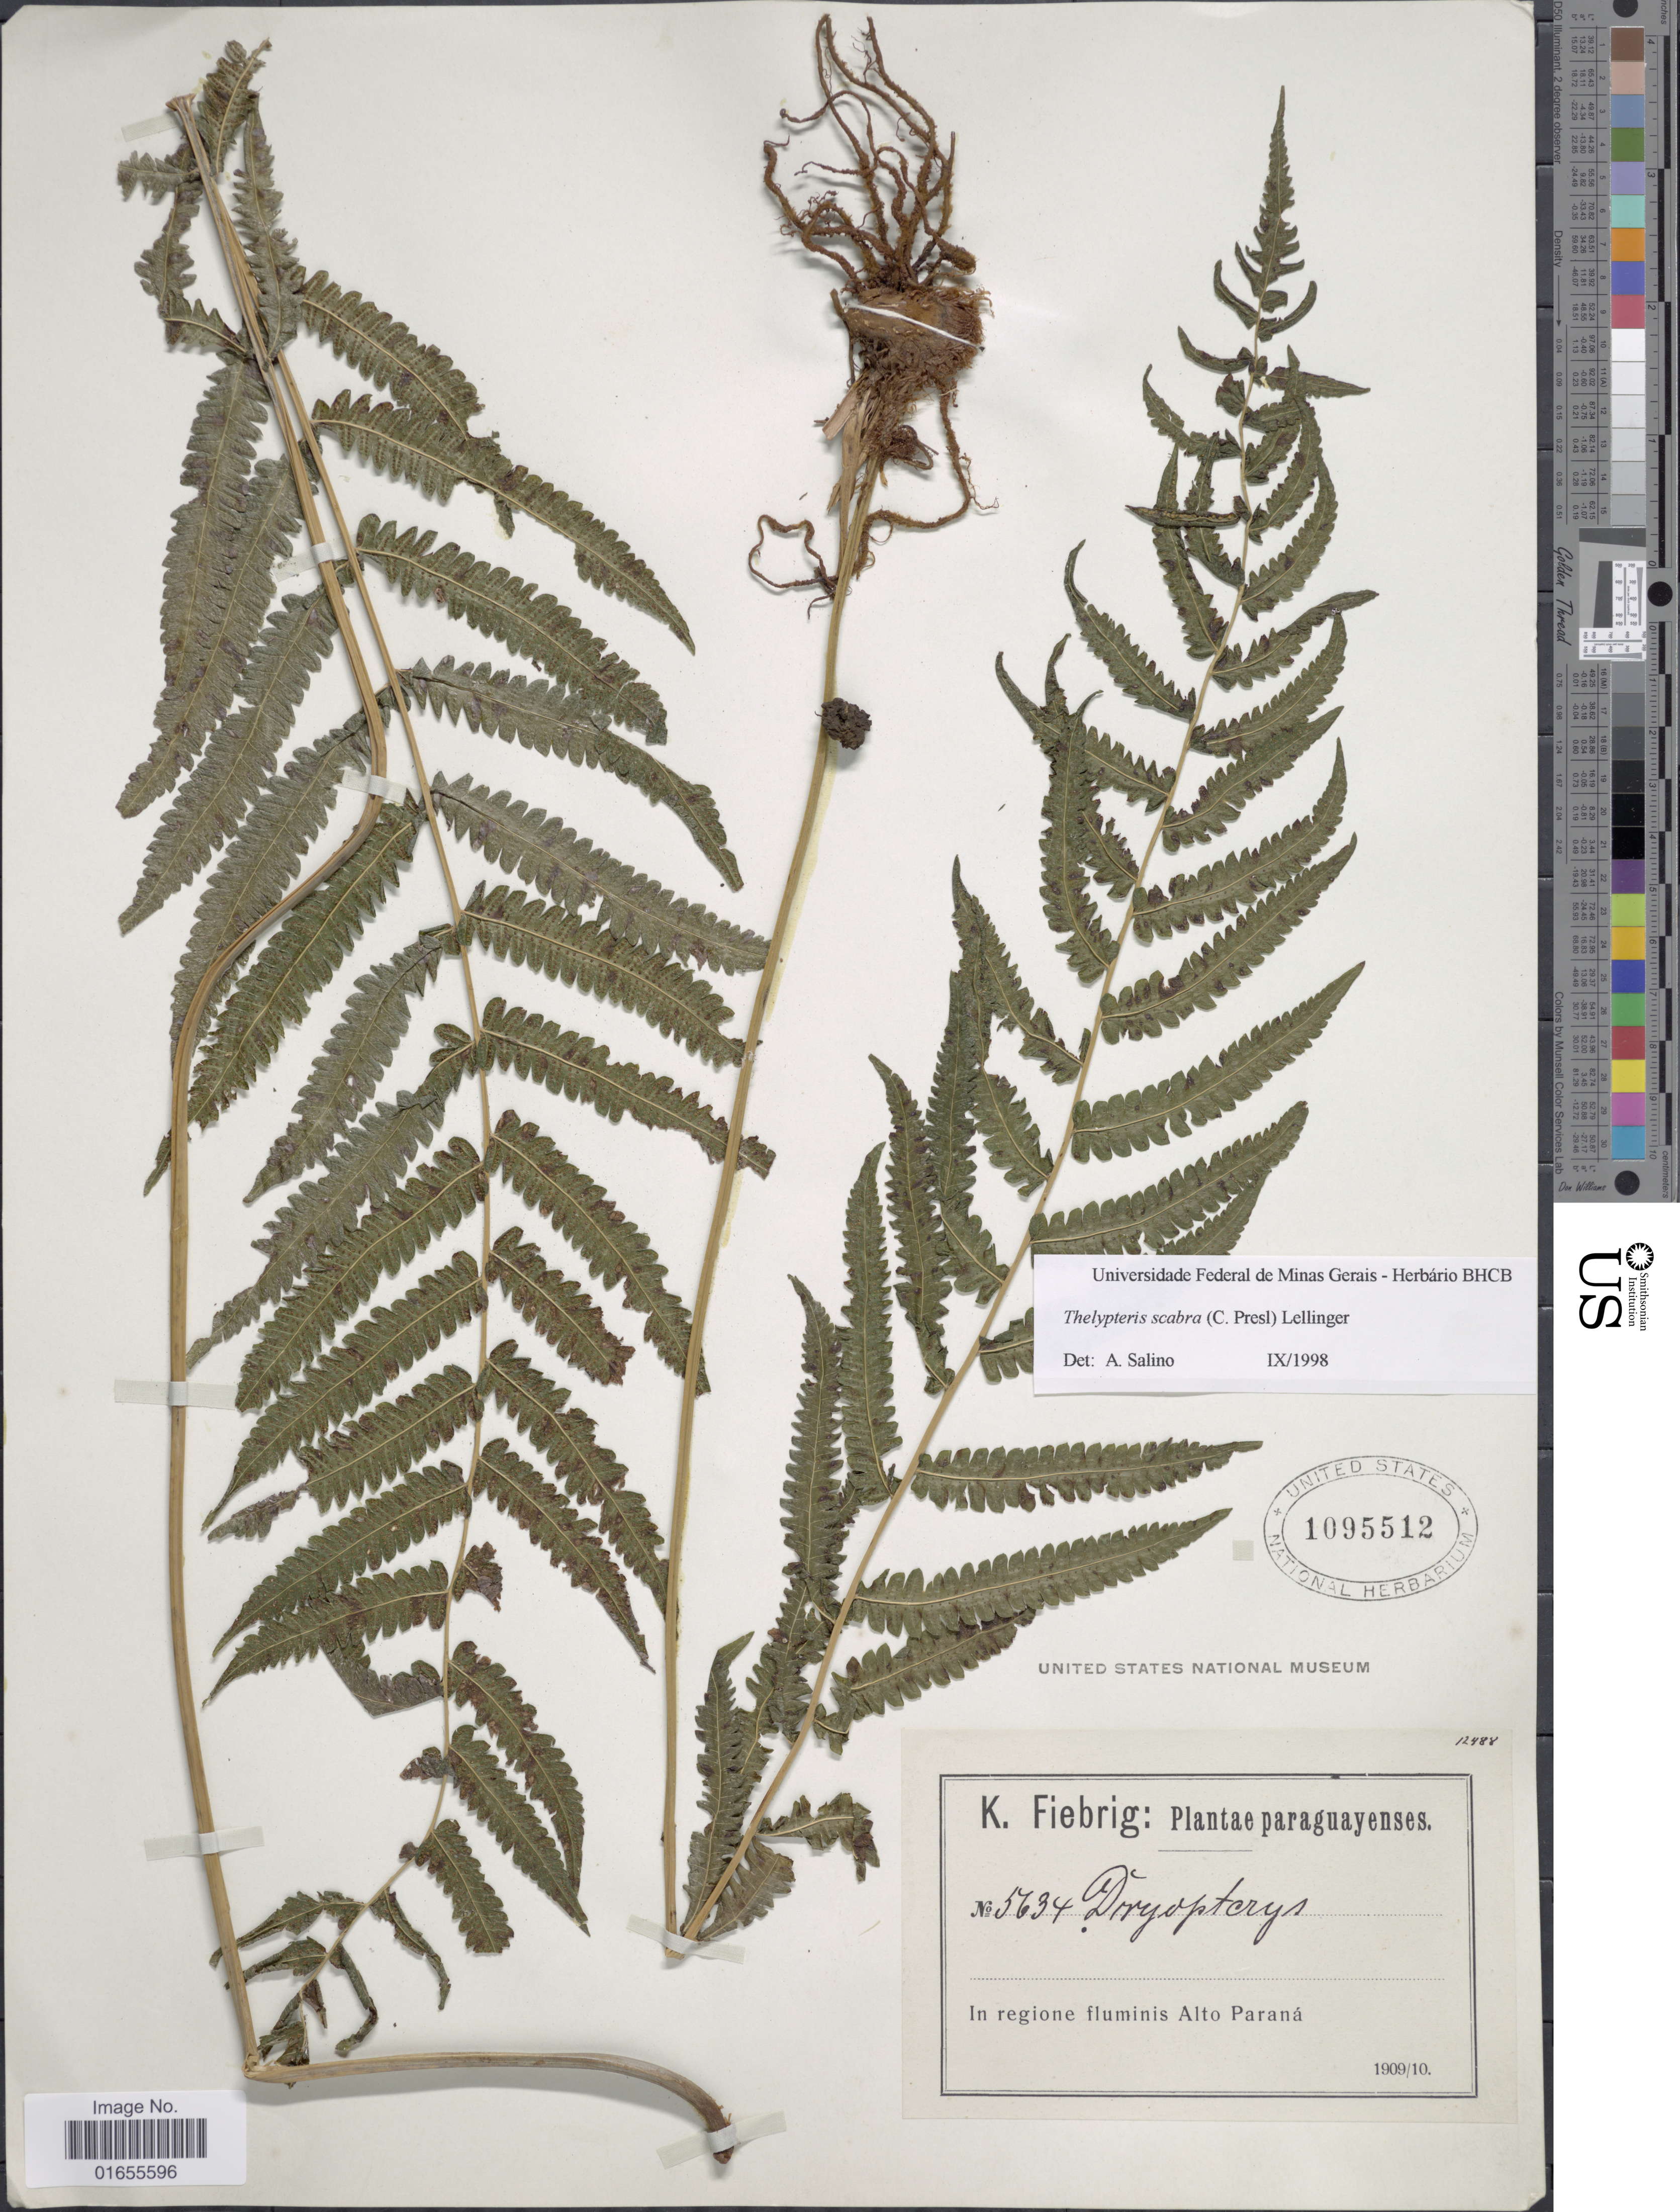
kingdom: Plantae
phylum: Tracheophyta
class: Polypodiopsida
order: Polypodiales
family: Thelypteridaceae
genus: Goniopteris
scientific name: Goniopteris scabra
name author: (C. Presl) Brade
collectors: K. Fiebrig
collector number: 5634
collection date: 1909/1910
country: Paraguay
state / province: Alto Parana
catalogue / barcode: US 10955125